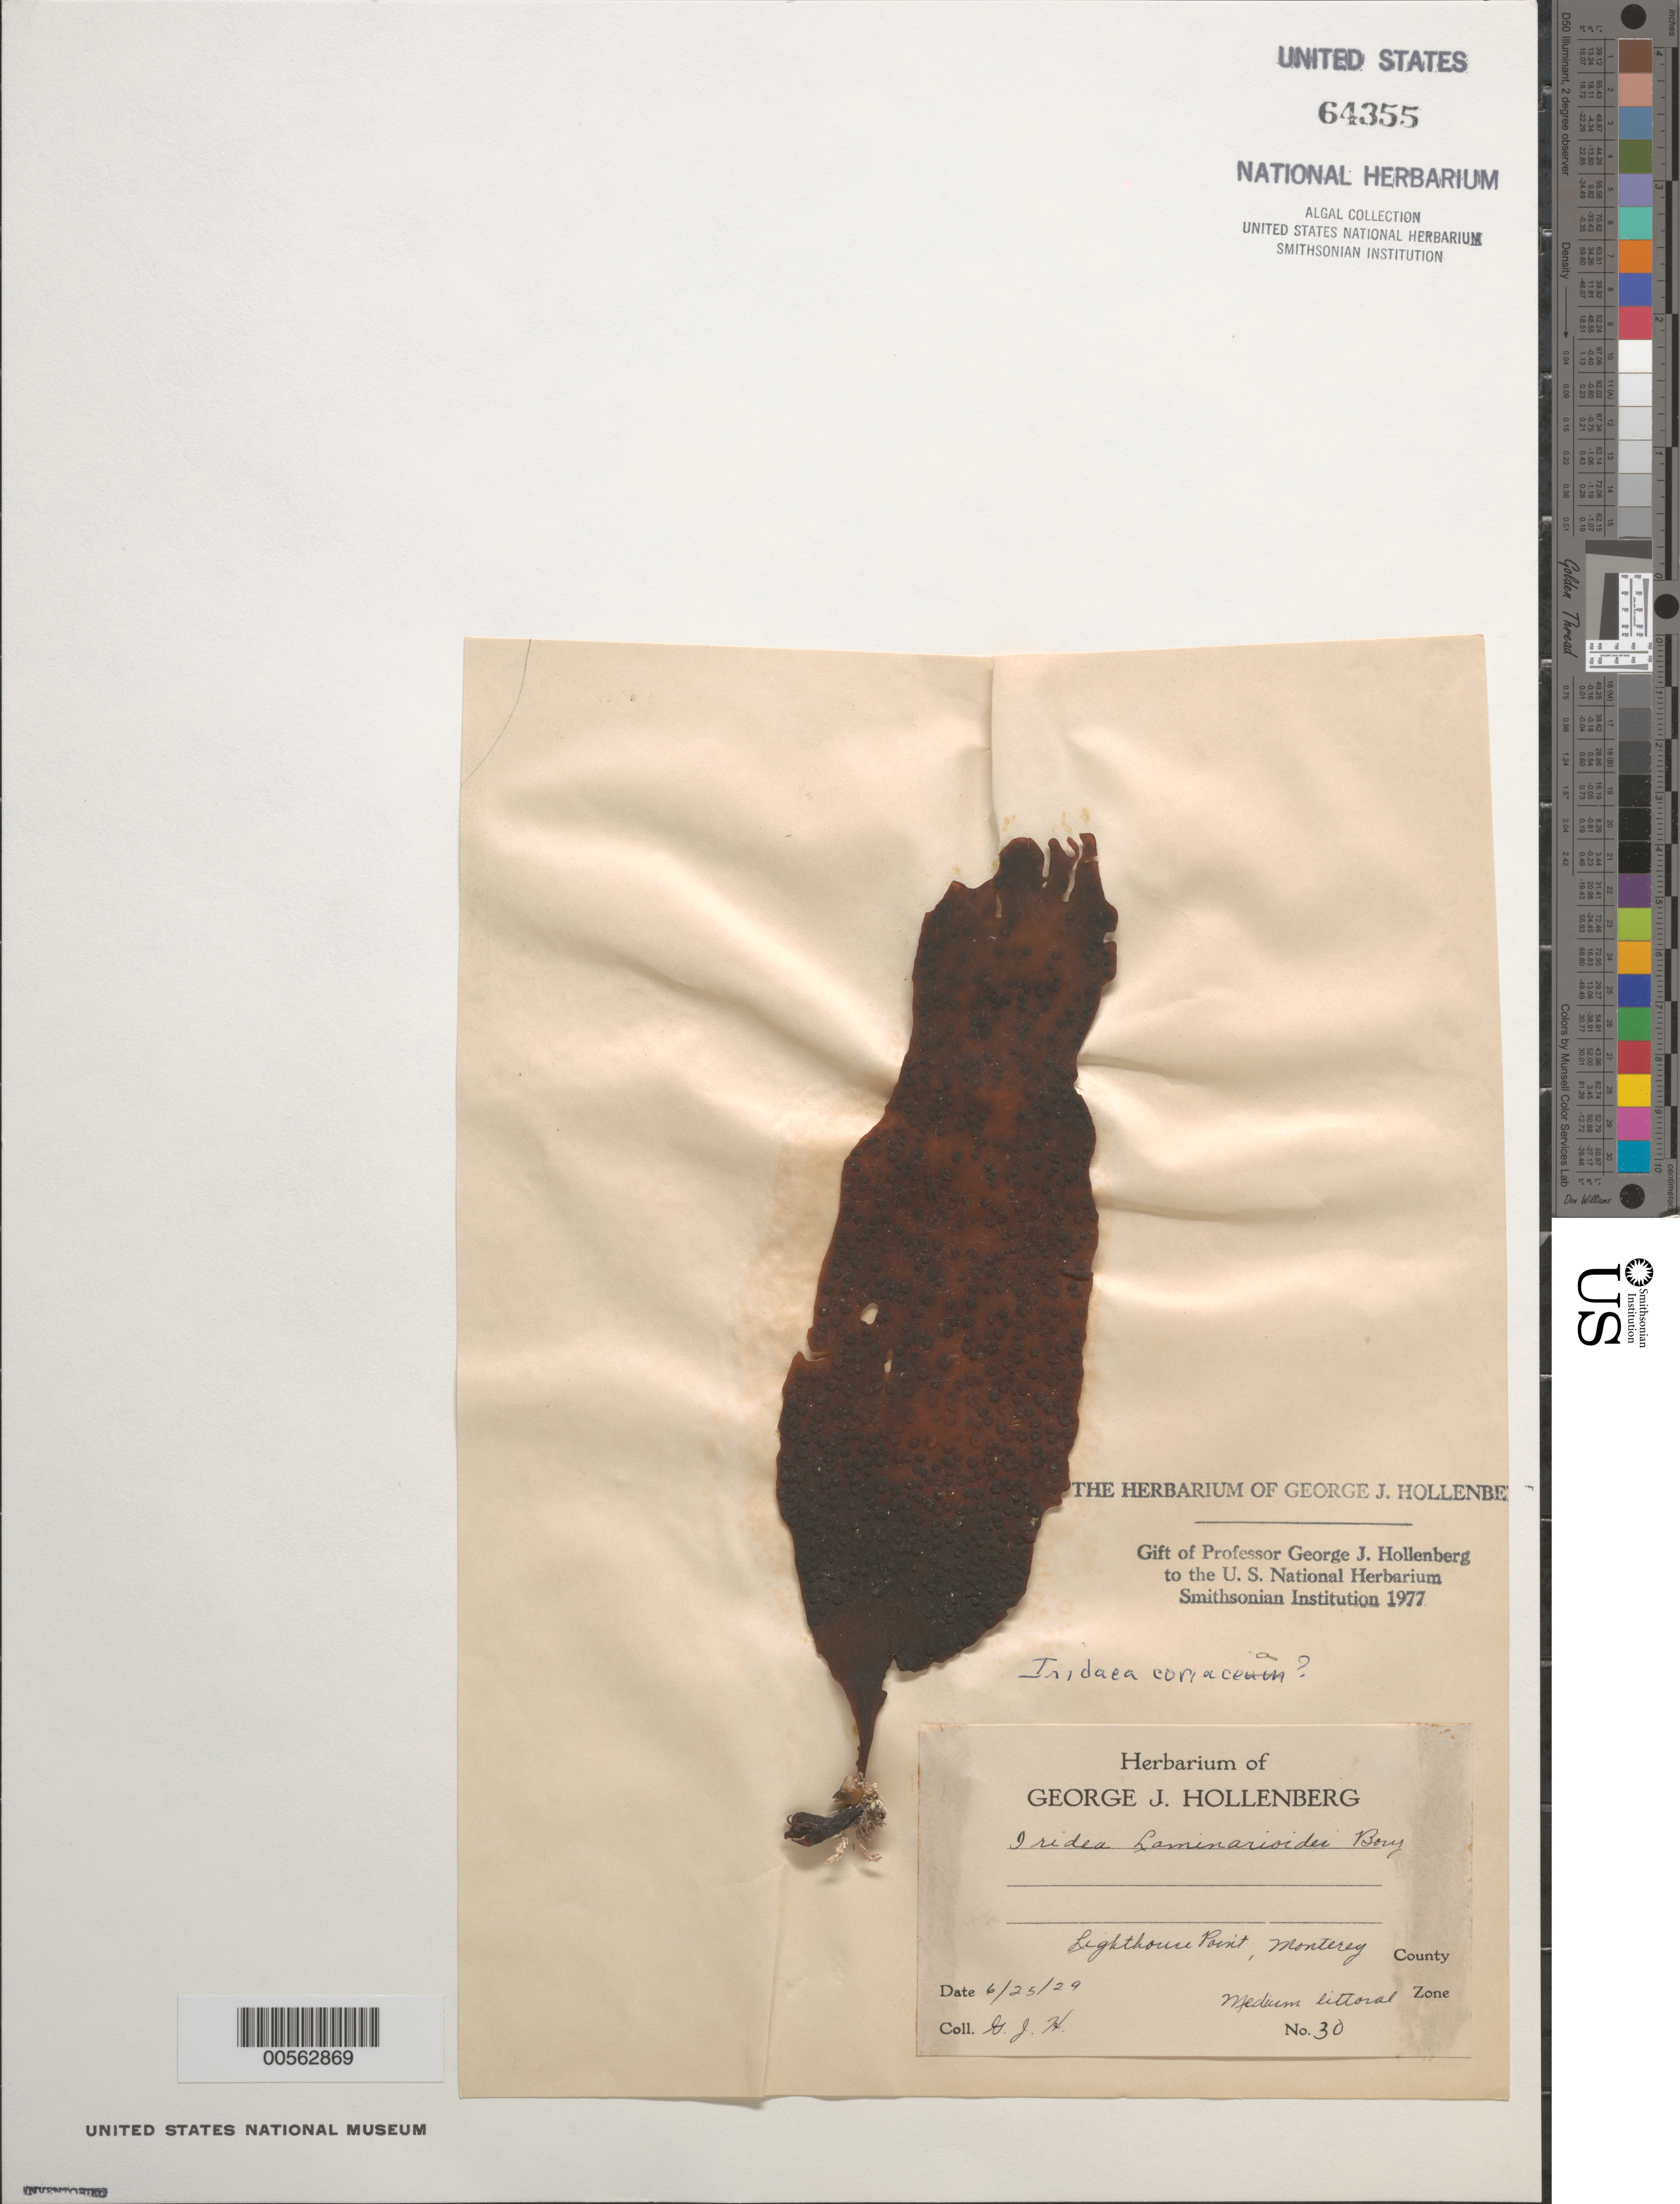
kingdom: Plantae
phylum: Rhodophyta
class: Florideophyceae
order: Gigartinales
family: Gigartinaceae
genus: Mazzaella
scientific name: Mazzaella splendens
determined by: Algae name updating Project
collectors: G. Hollenberg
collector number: GJH 30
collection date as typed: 25 Jun 1929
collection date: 1929-06-25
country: United States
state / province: California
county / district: Monterey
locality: Lighthouse Point, Monterey Peninsula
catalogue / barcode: US 64355